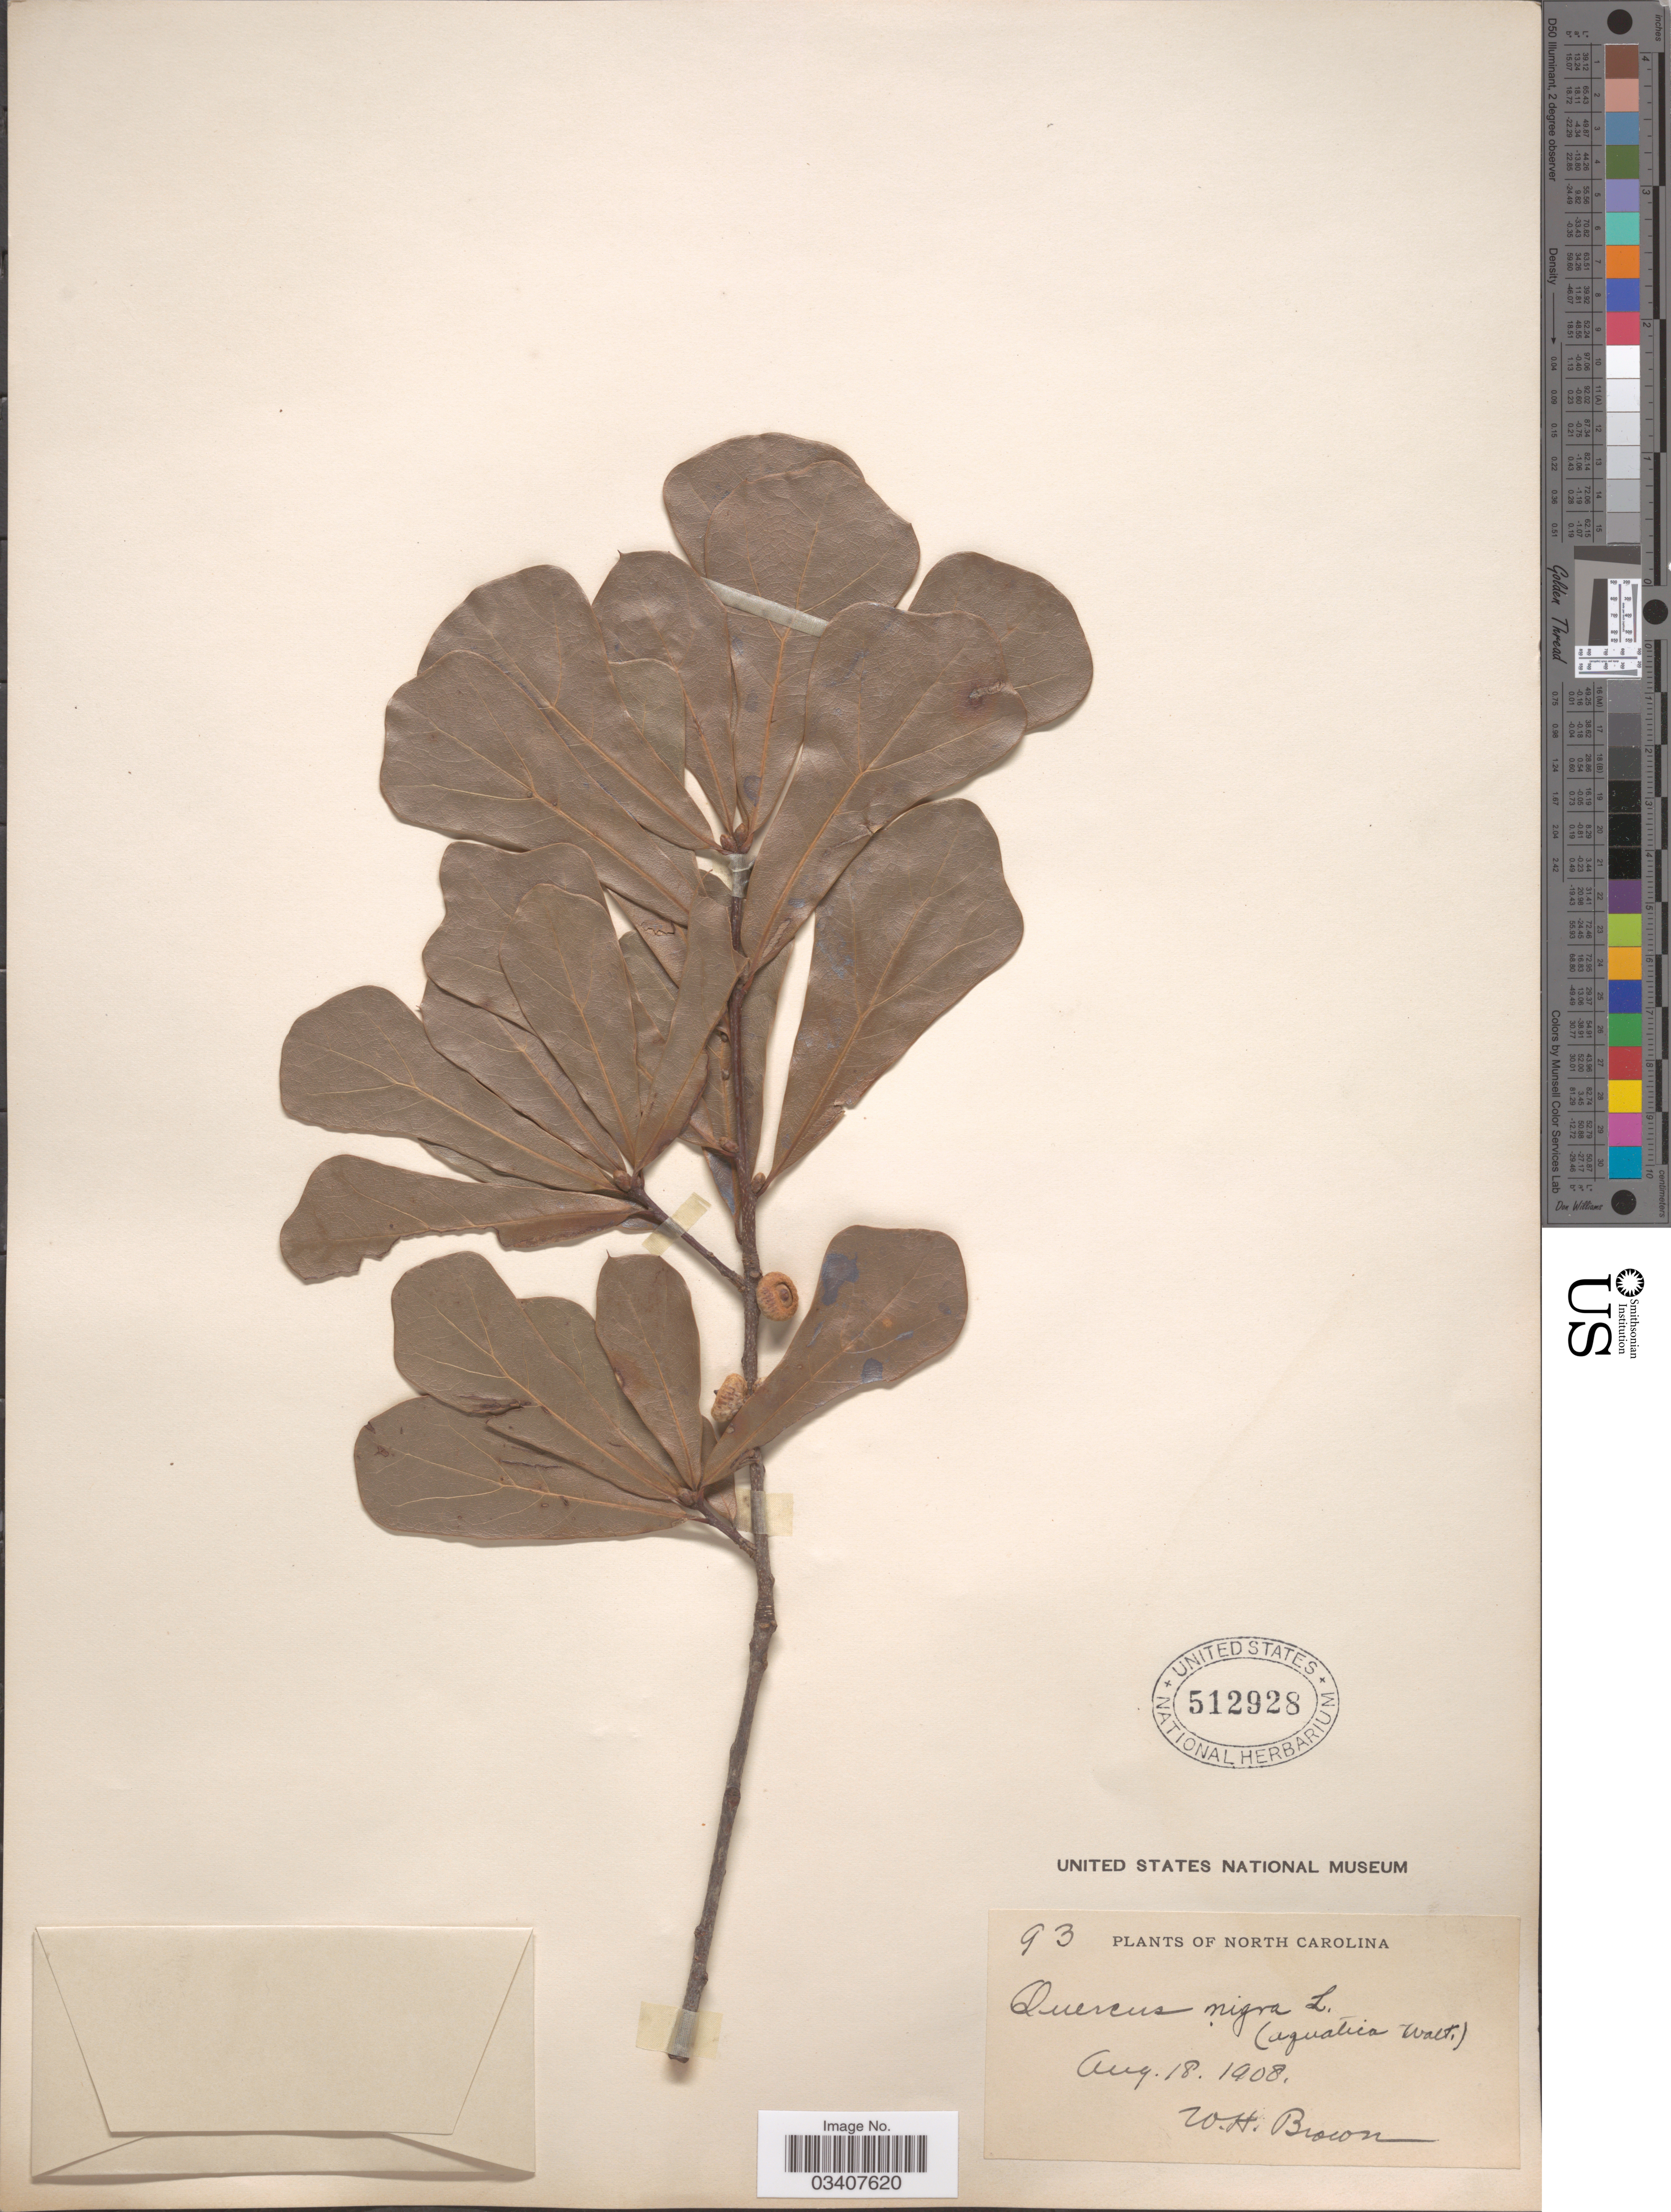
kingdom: Plantae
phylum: Tracheophyta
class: Magnoliopsida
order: Fagales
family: Fagaceae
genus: Quercus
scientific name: Quercus nigra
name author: L.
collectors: W. H. Brown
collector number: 93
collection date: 1908-08-18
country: United States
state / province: North Carolina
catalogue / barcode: US 512928